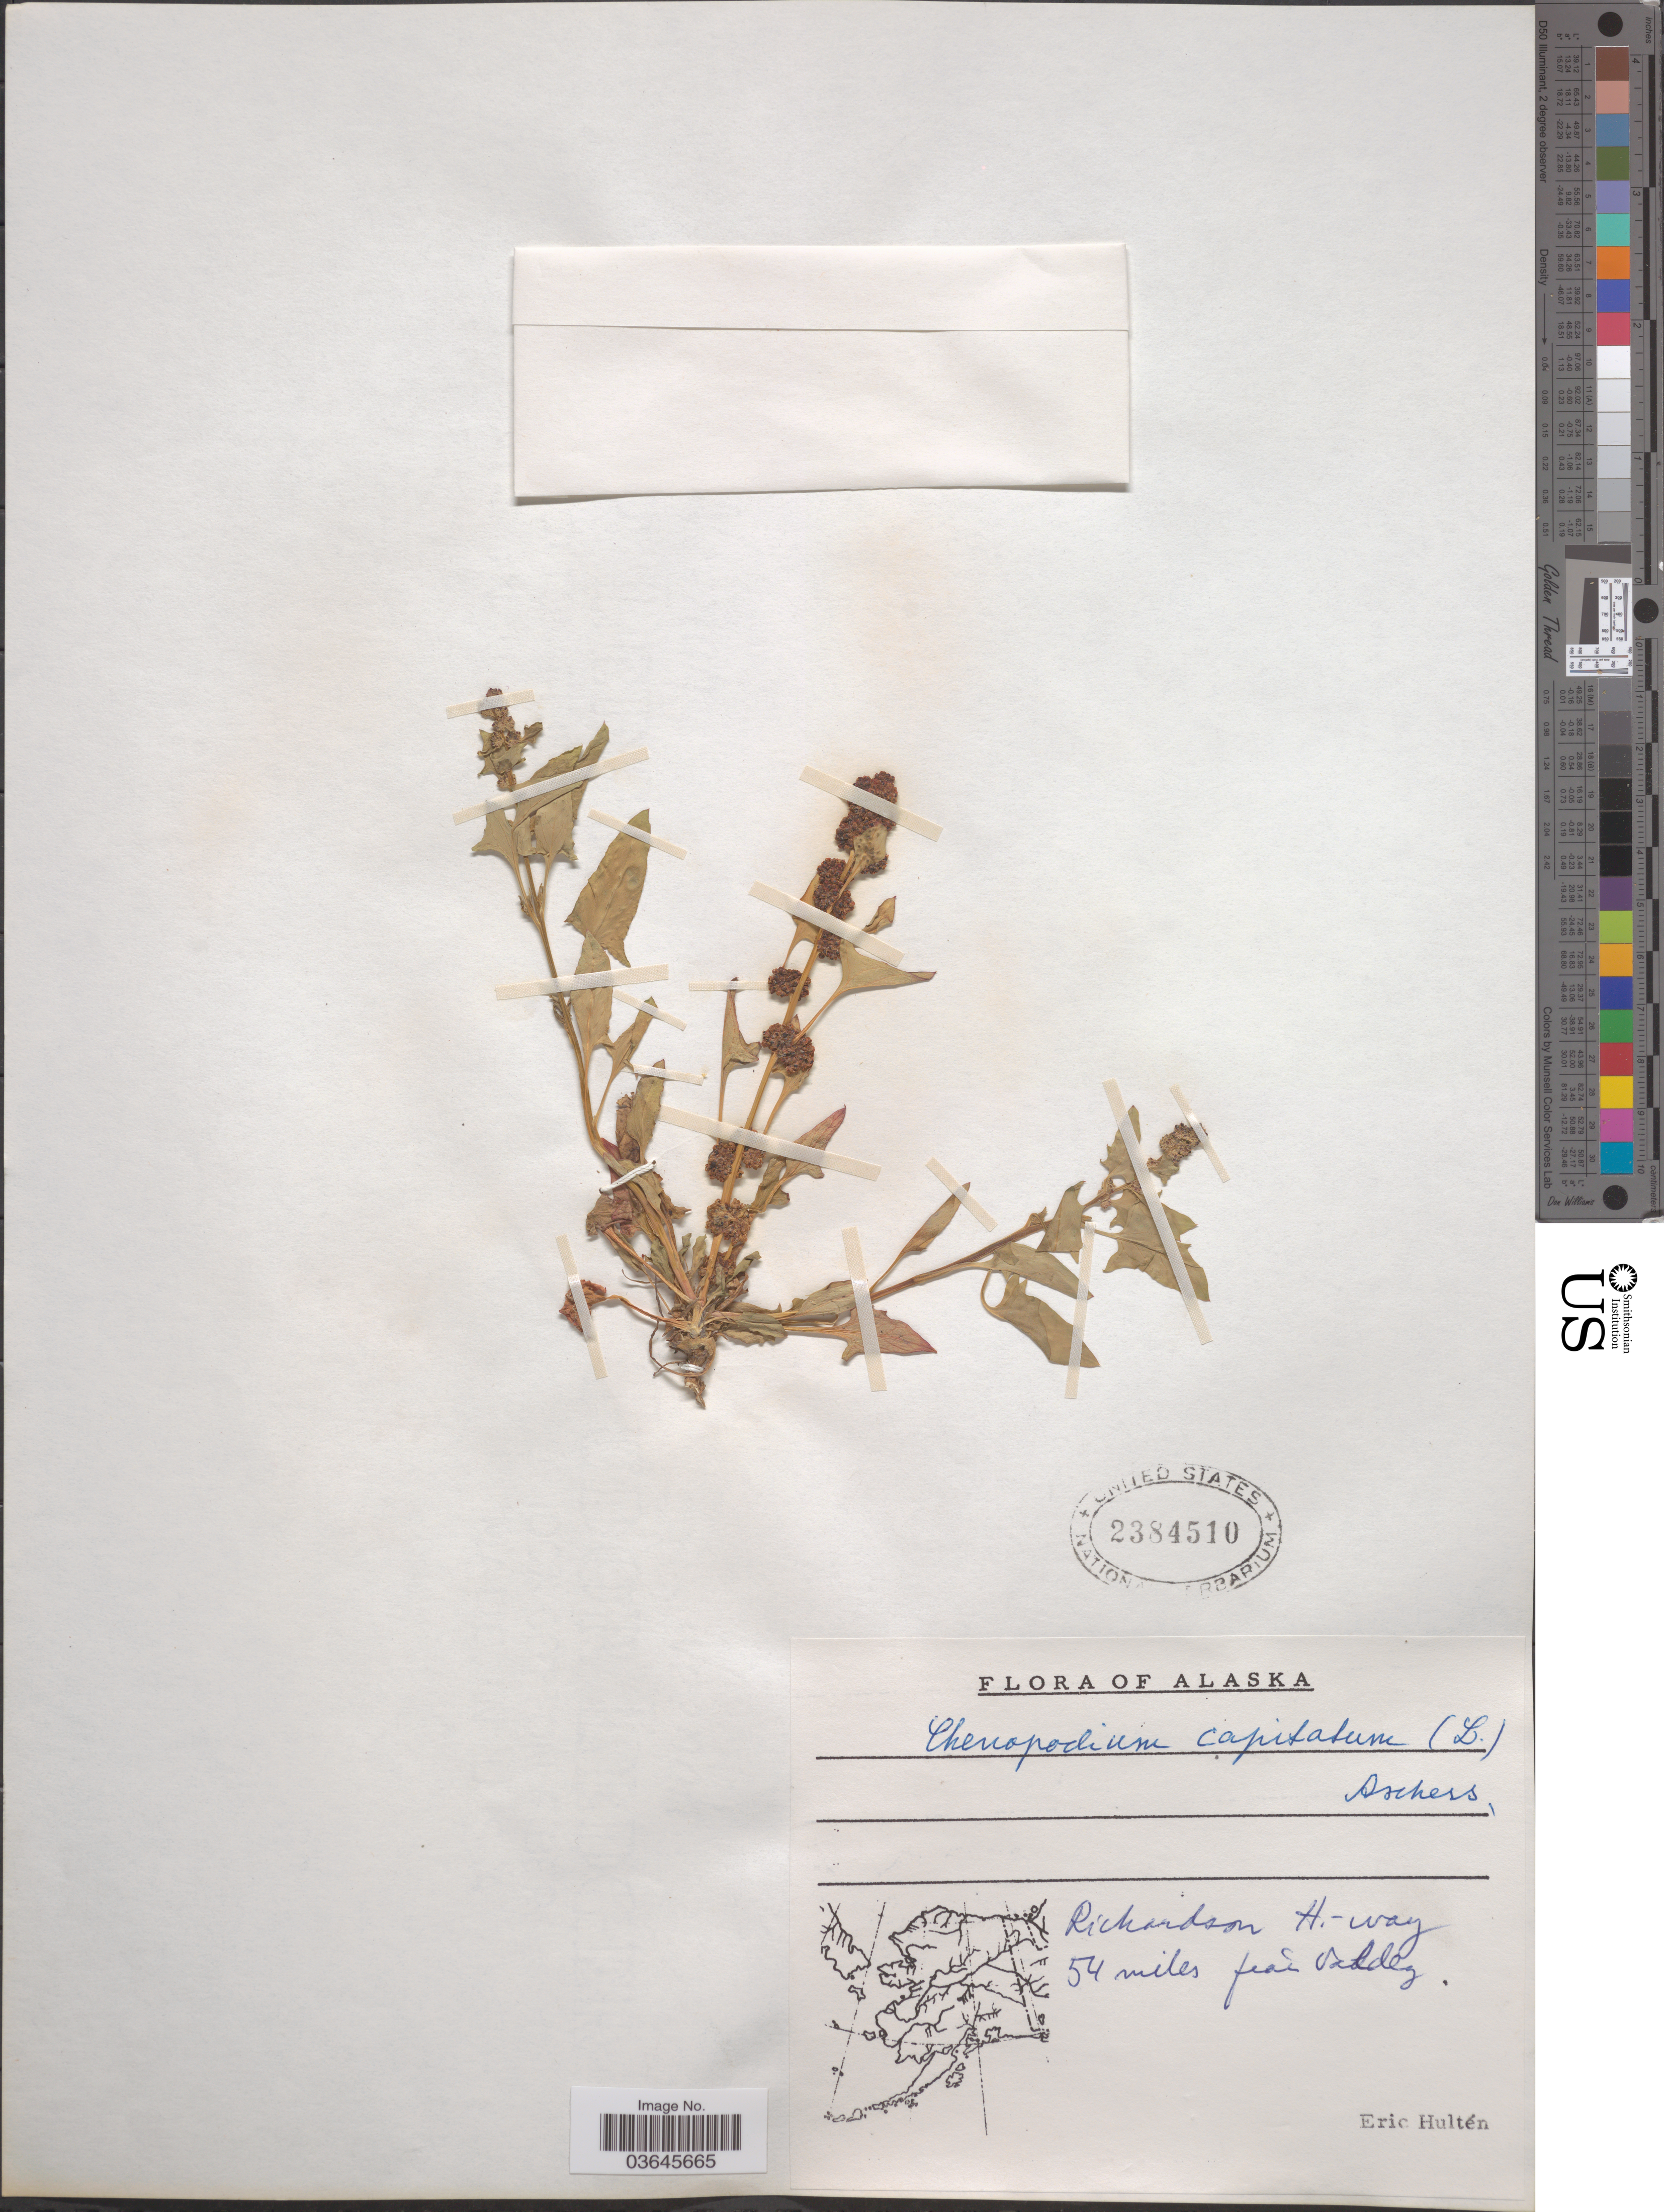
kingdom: Plantae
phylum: Tracheophyta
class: Magnoliopsida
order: Caryophyllales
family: Amaranthaceae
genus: Blitum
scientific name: Blitum capitatum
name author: L.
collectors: E. G. Hultén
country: United States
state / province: Alaska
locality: Richardson H.-way, 54 miles from Valdez.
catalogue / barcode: US 2384510